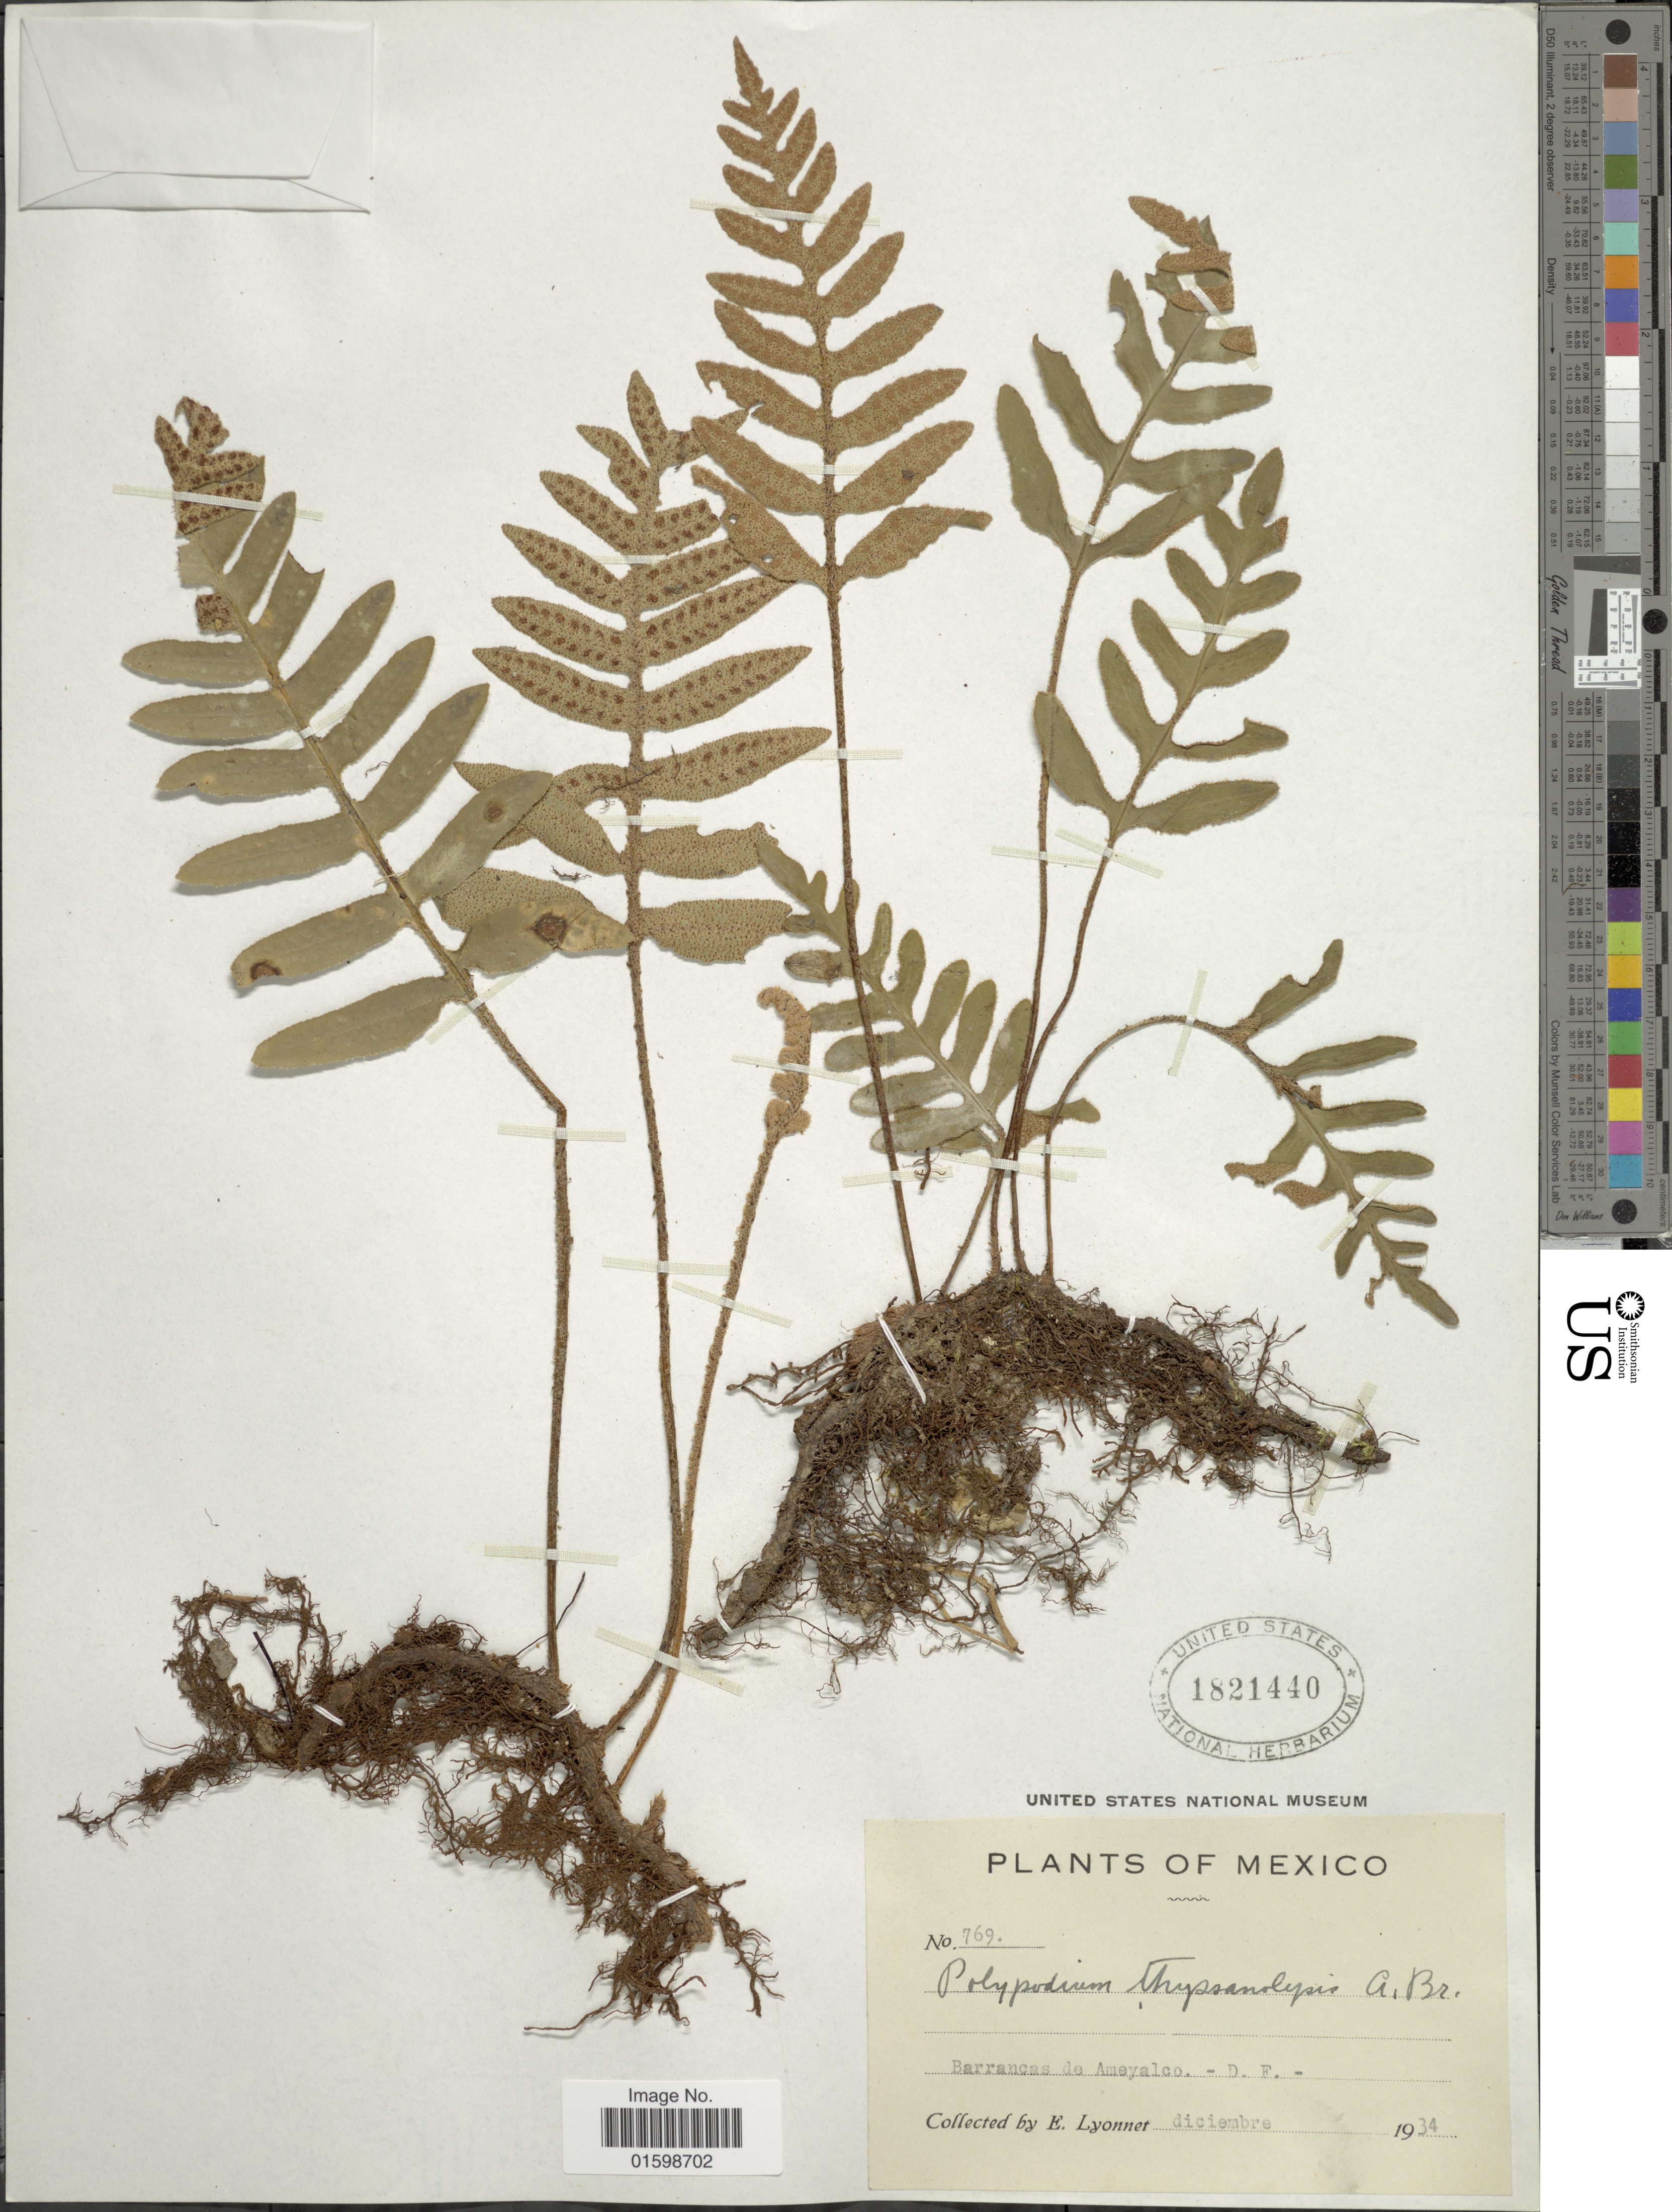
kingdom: Plantae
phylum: Tracheophyta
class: Polypodiopsida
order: Polypodiales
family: Polypodiaceae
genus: Pleopeltis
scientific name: Pleopeltis thyssanolepis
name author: (A. Braun ex Klotzsch) E.G. Andrews & Windham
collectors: E. Lyonnet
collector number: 767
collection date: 1934-12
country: Mexico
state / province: Distrito Federal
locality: Barrancas de Ameyalco. - D. F.-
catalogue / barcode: US 1821440